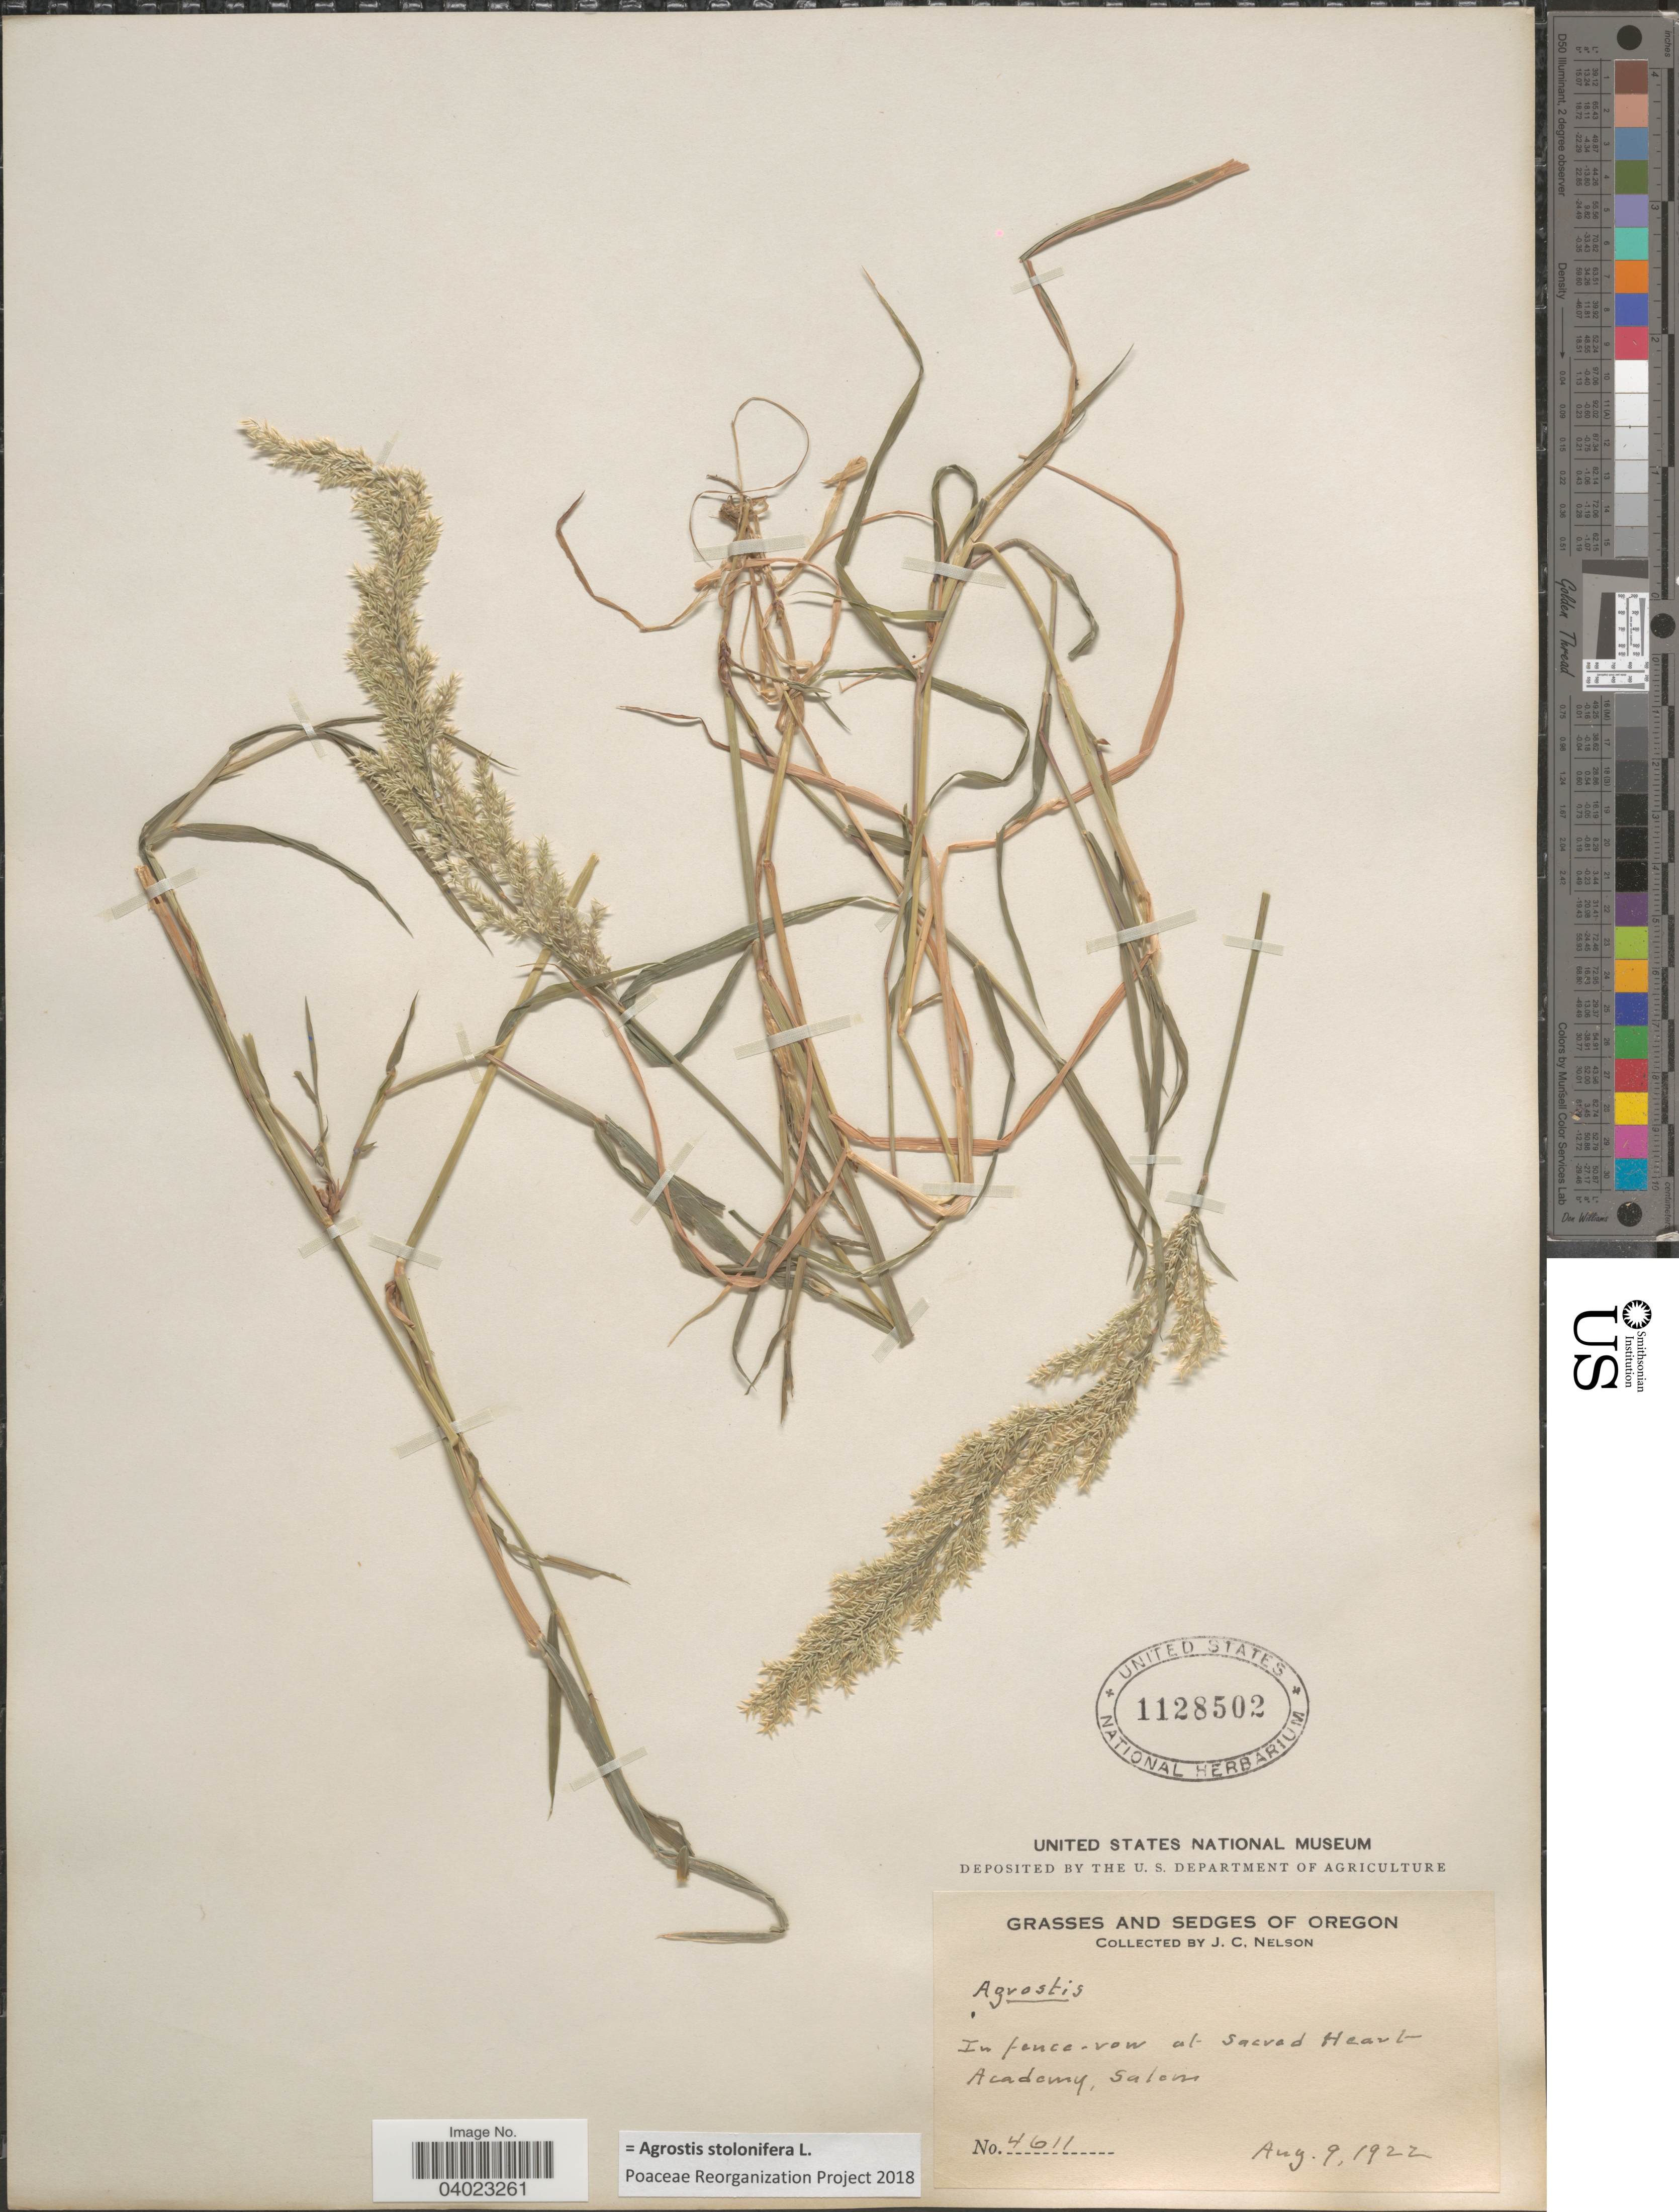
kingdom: Plantae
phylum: Tracheophyta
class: Liliopsida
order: Poales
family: Poaceae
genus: Agrostis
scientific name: Agrostis stolonifera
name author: L.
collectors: J. C. Nelson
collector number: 4611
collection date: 1922-08-09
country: United States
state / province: Oregon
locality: In fence-row at sacred Heart Academy, Salem.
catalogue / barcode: US 1128502